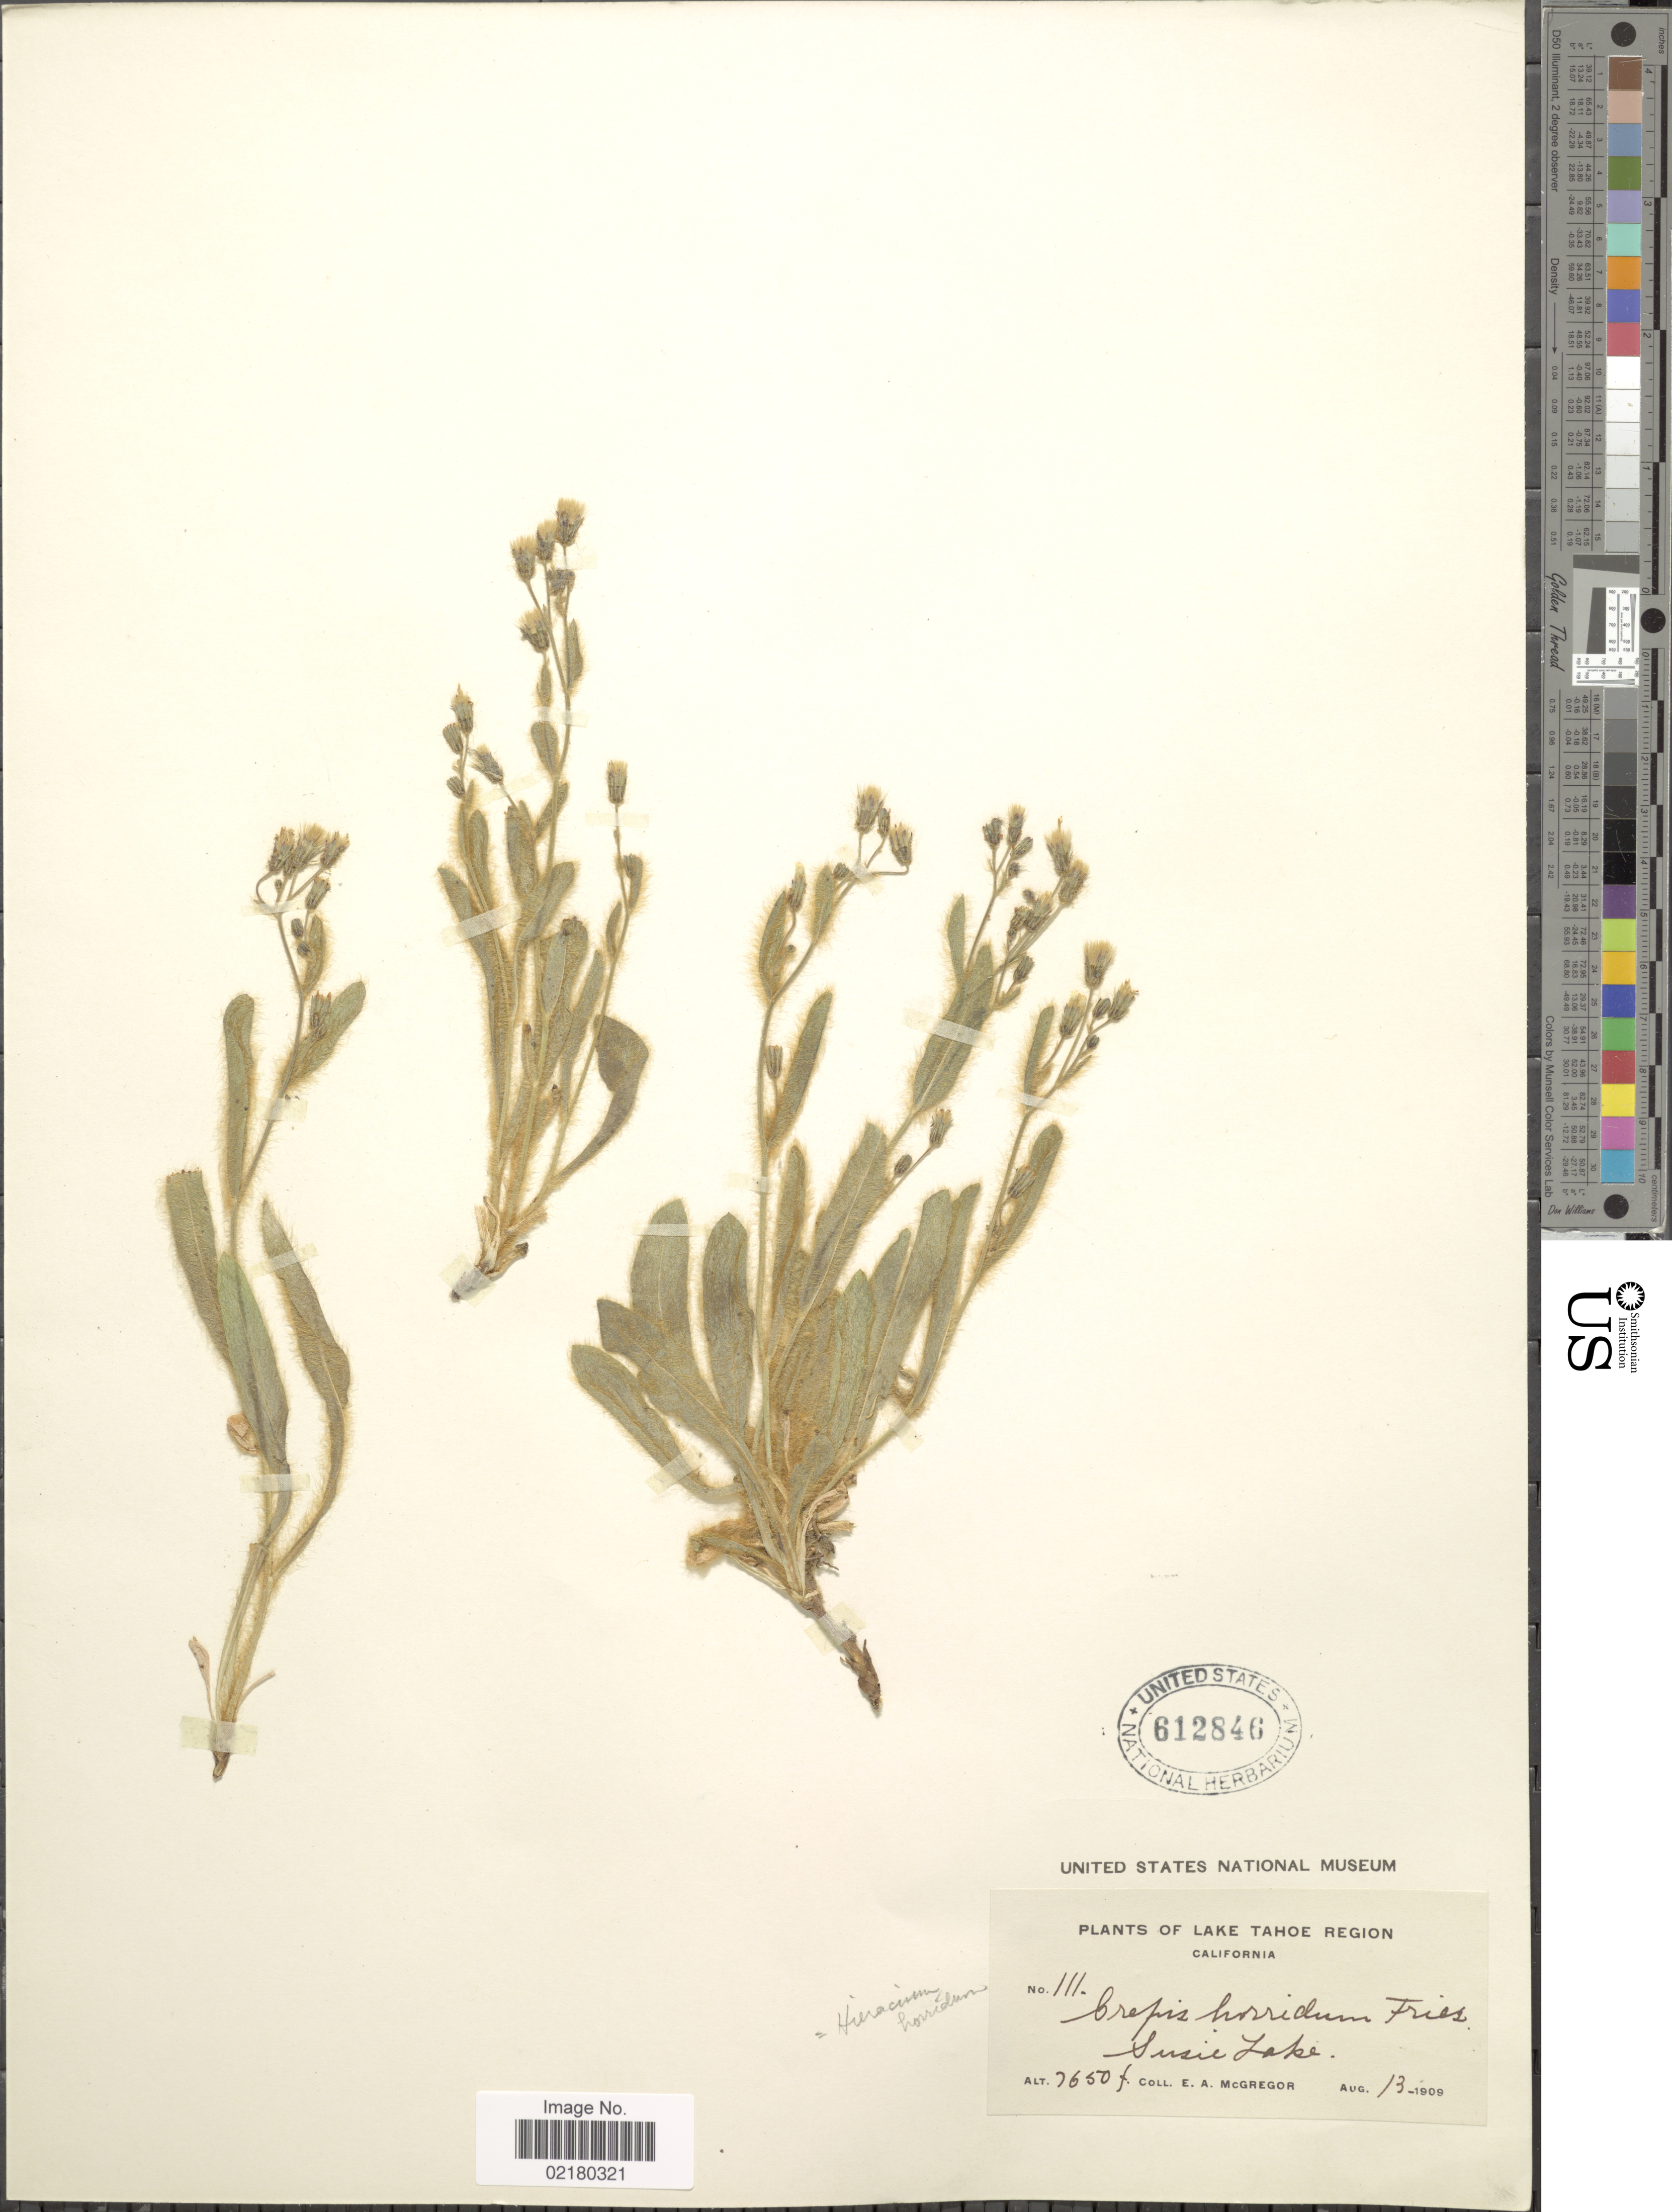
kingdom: Plantae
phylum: Tracheophyta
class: Magnoliopsida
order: Asterales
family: Asteraceae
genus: Hieracium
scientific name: Hieracium horridum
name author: Fr.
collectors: E. A. McGregor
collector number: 111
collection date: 1909-08-13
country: United States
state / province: California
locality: Lake Tahoe Region, Susie Lake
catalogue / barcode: US 612846